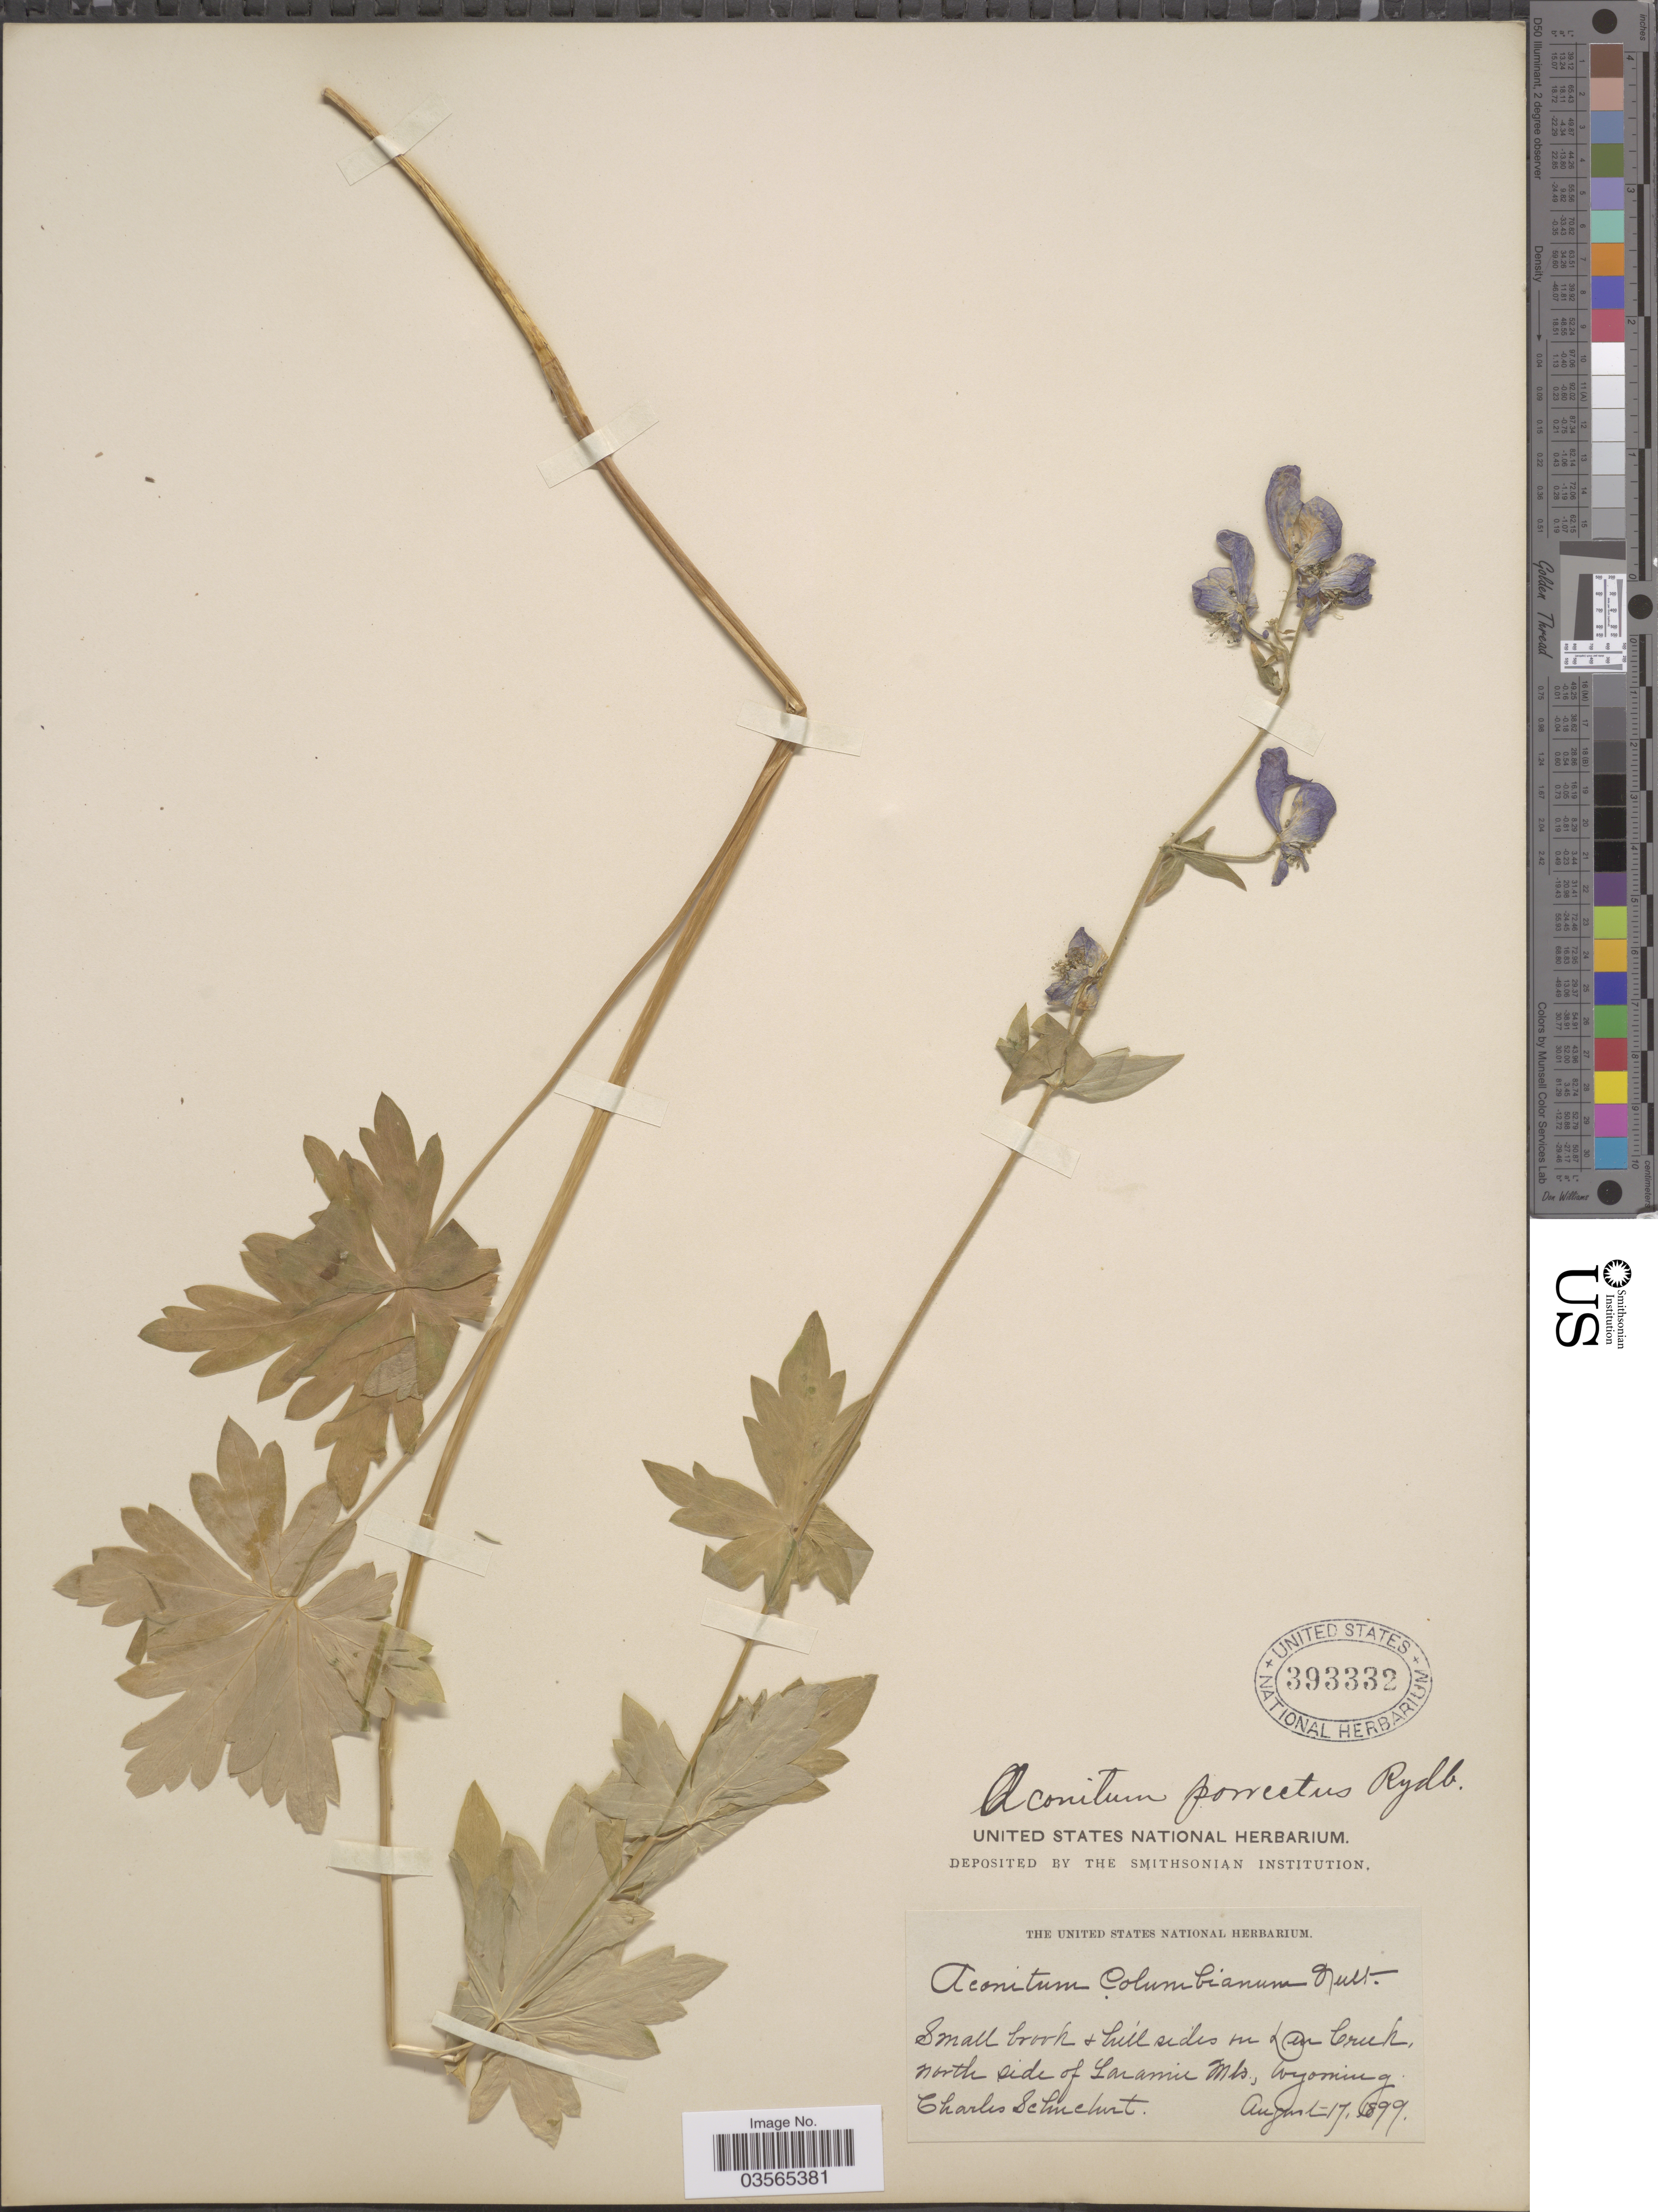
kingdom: Plantae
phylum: Tracheophyta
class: Magnoliopsida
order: Ranunculales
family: Ranunculaceae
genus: Aconitum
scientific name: Aconitum columbianum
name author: Nutt.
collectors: C. Schuchert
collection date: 1899-08-17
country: United States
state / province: Wyoming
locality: Deer Creek, north side of Laramie Mts.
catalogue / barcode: US 393332